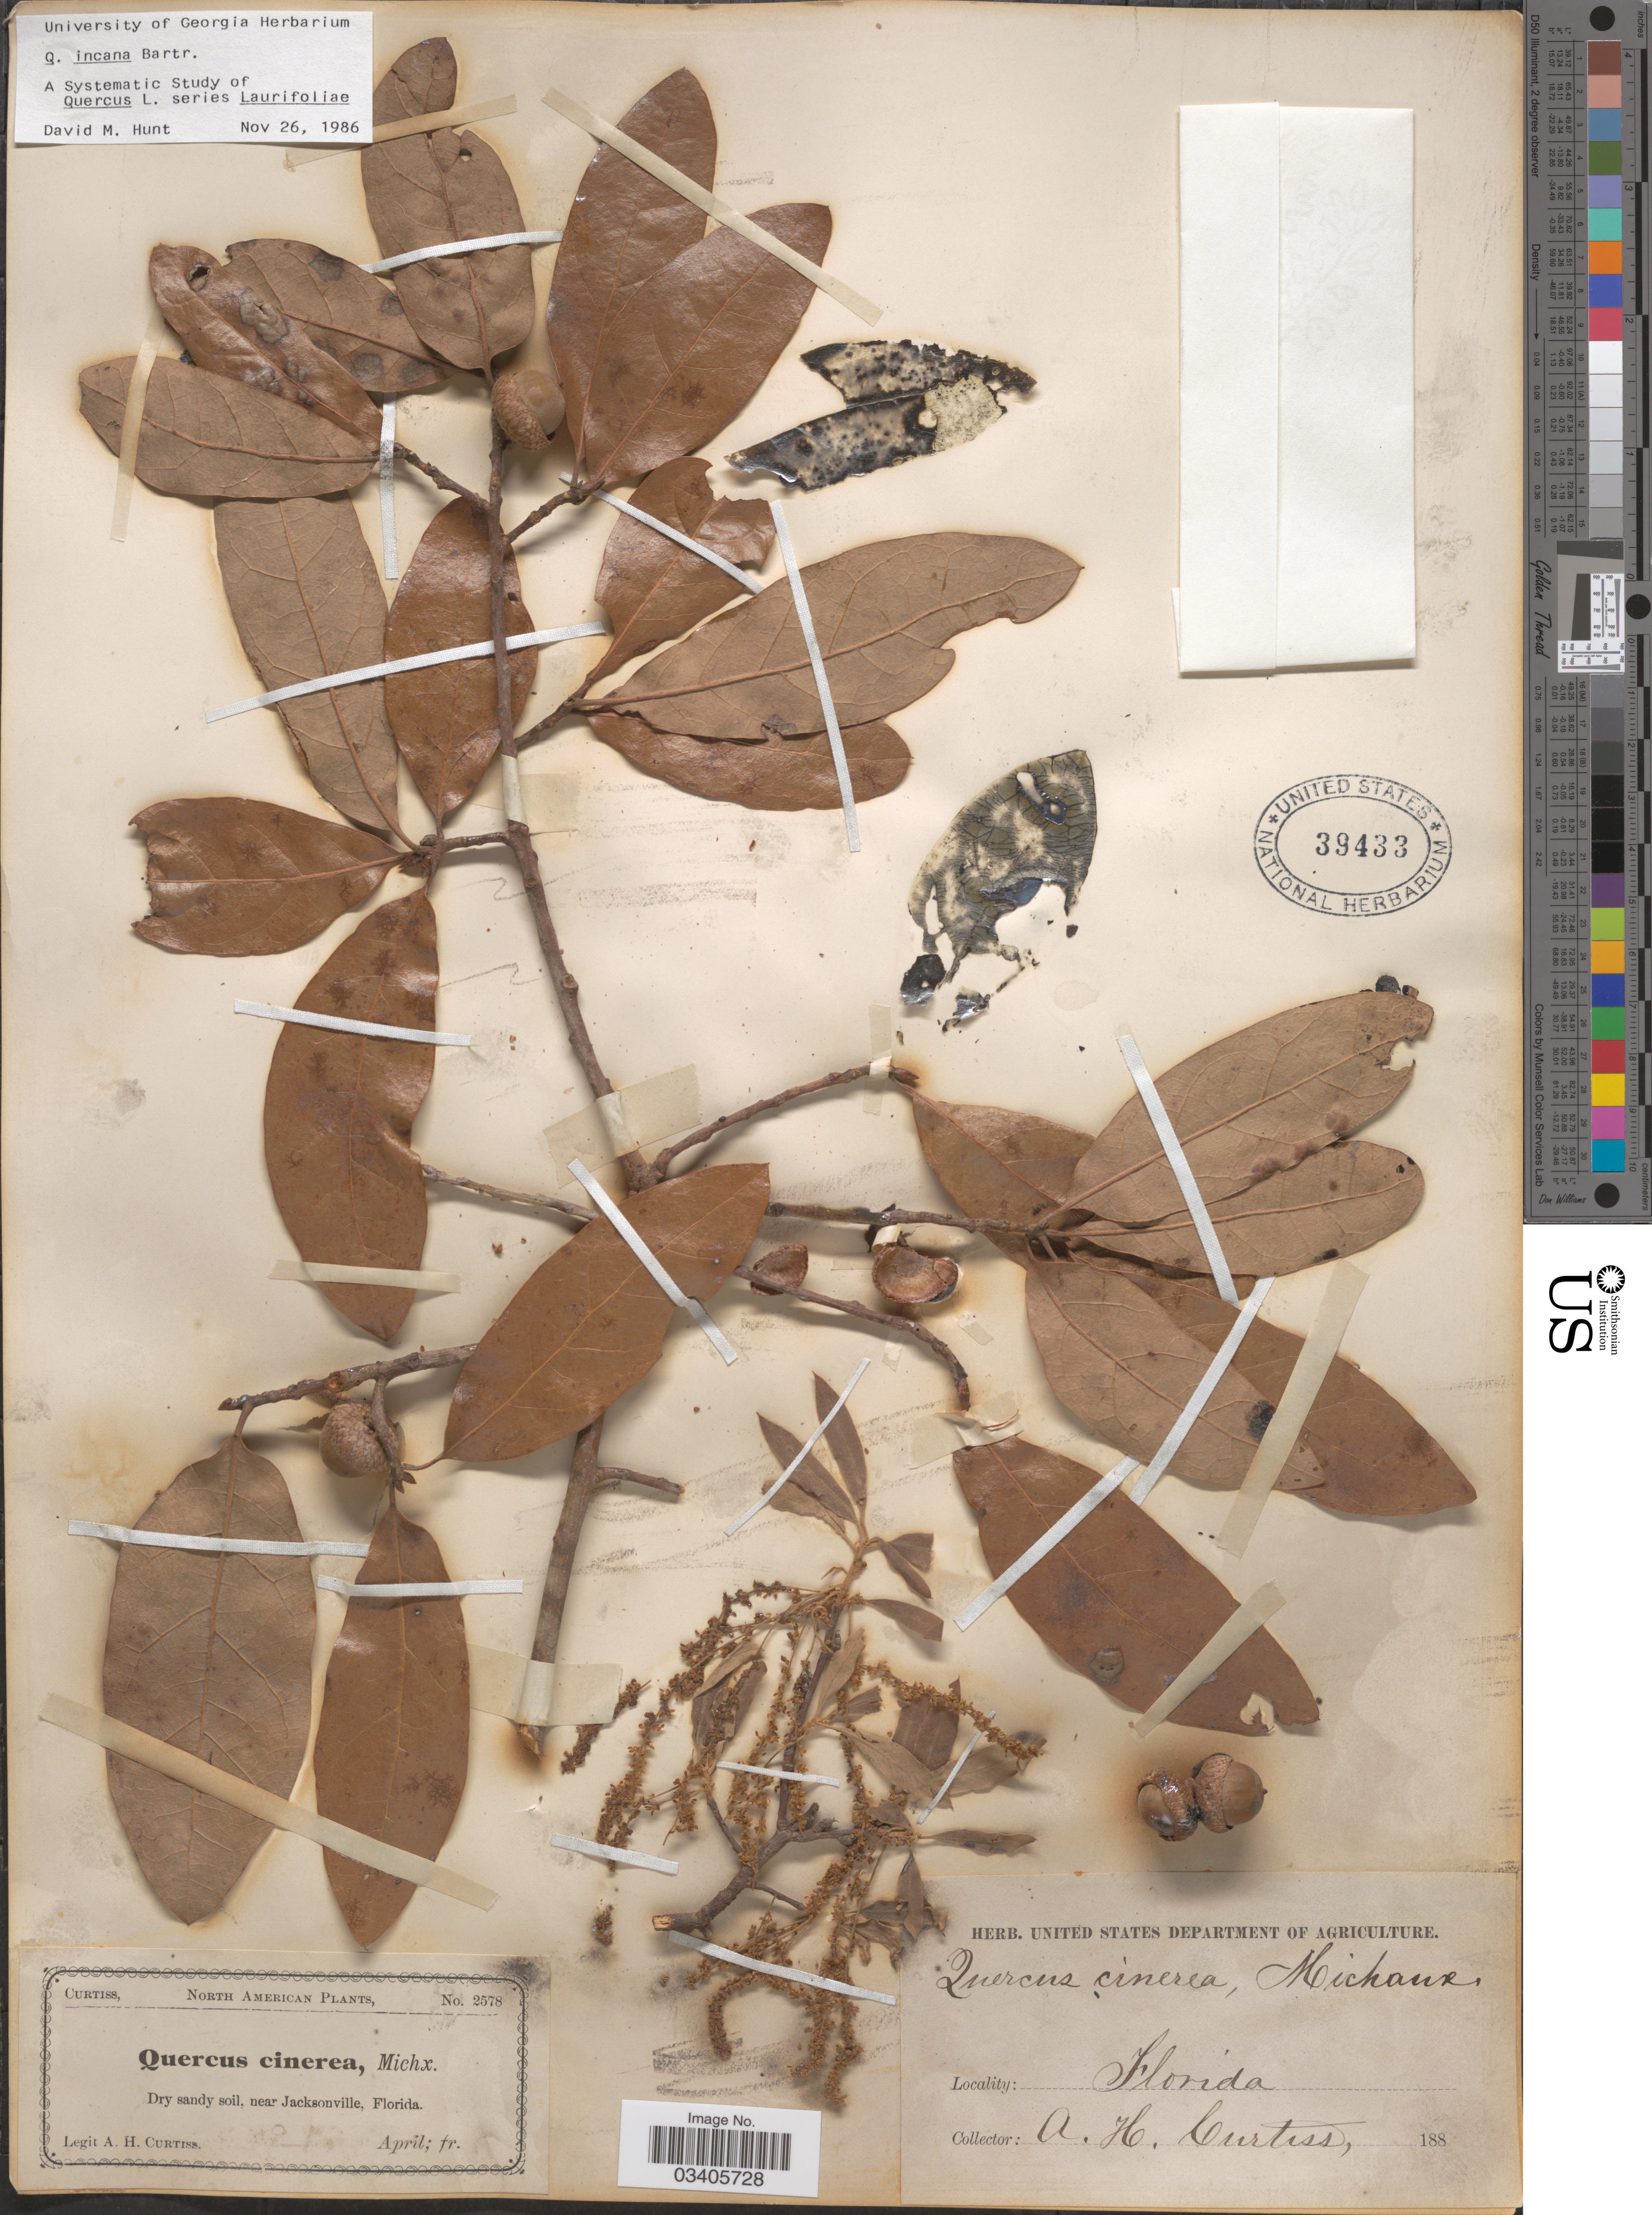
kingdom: Plantae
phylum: Tracheophyta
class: Magnoliopsida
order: Fagales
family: Fagaceae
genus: Quercus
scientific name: Quercus incana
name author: W. Bartram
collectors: A. H. Curtiss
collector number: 2578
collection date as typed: April 188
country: United States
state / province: Florida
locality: Dry sandy soil, near Jacksonville.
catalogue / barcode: US 39433